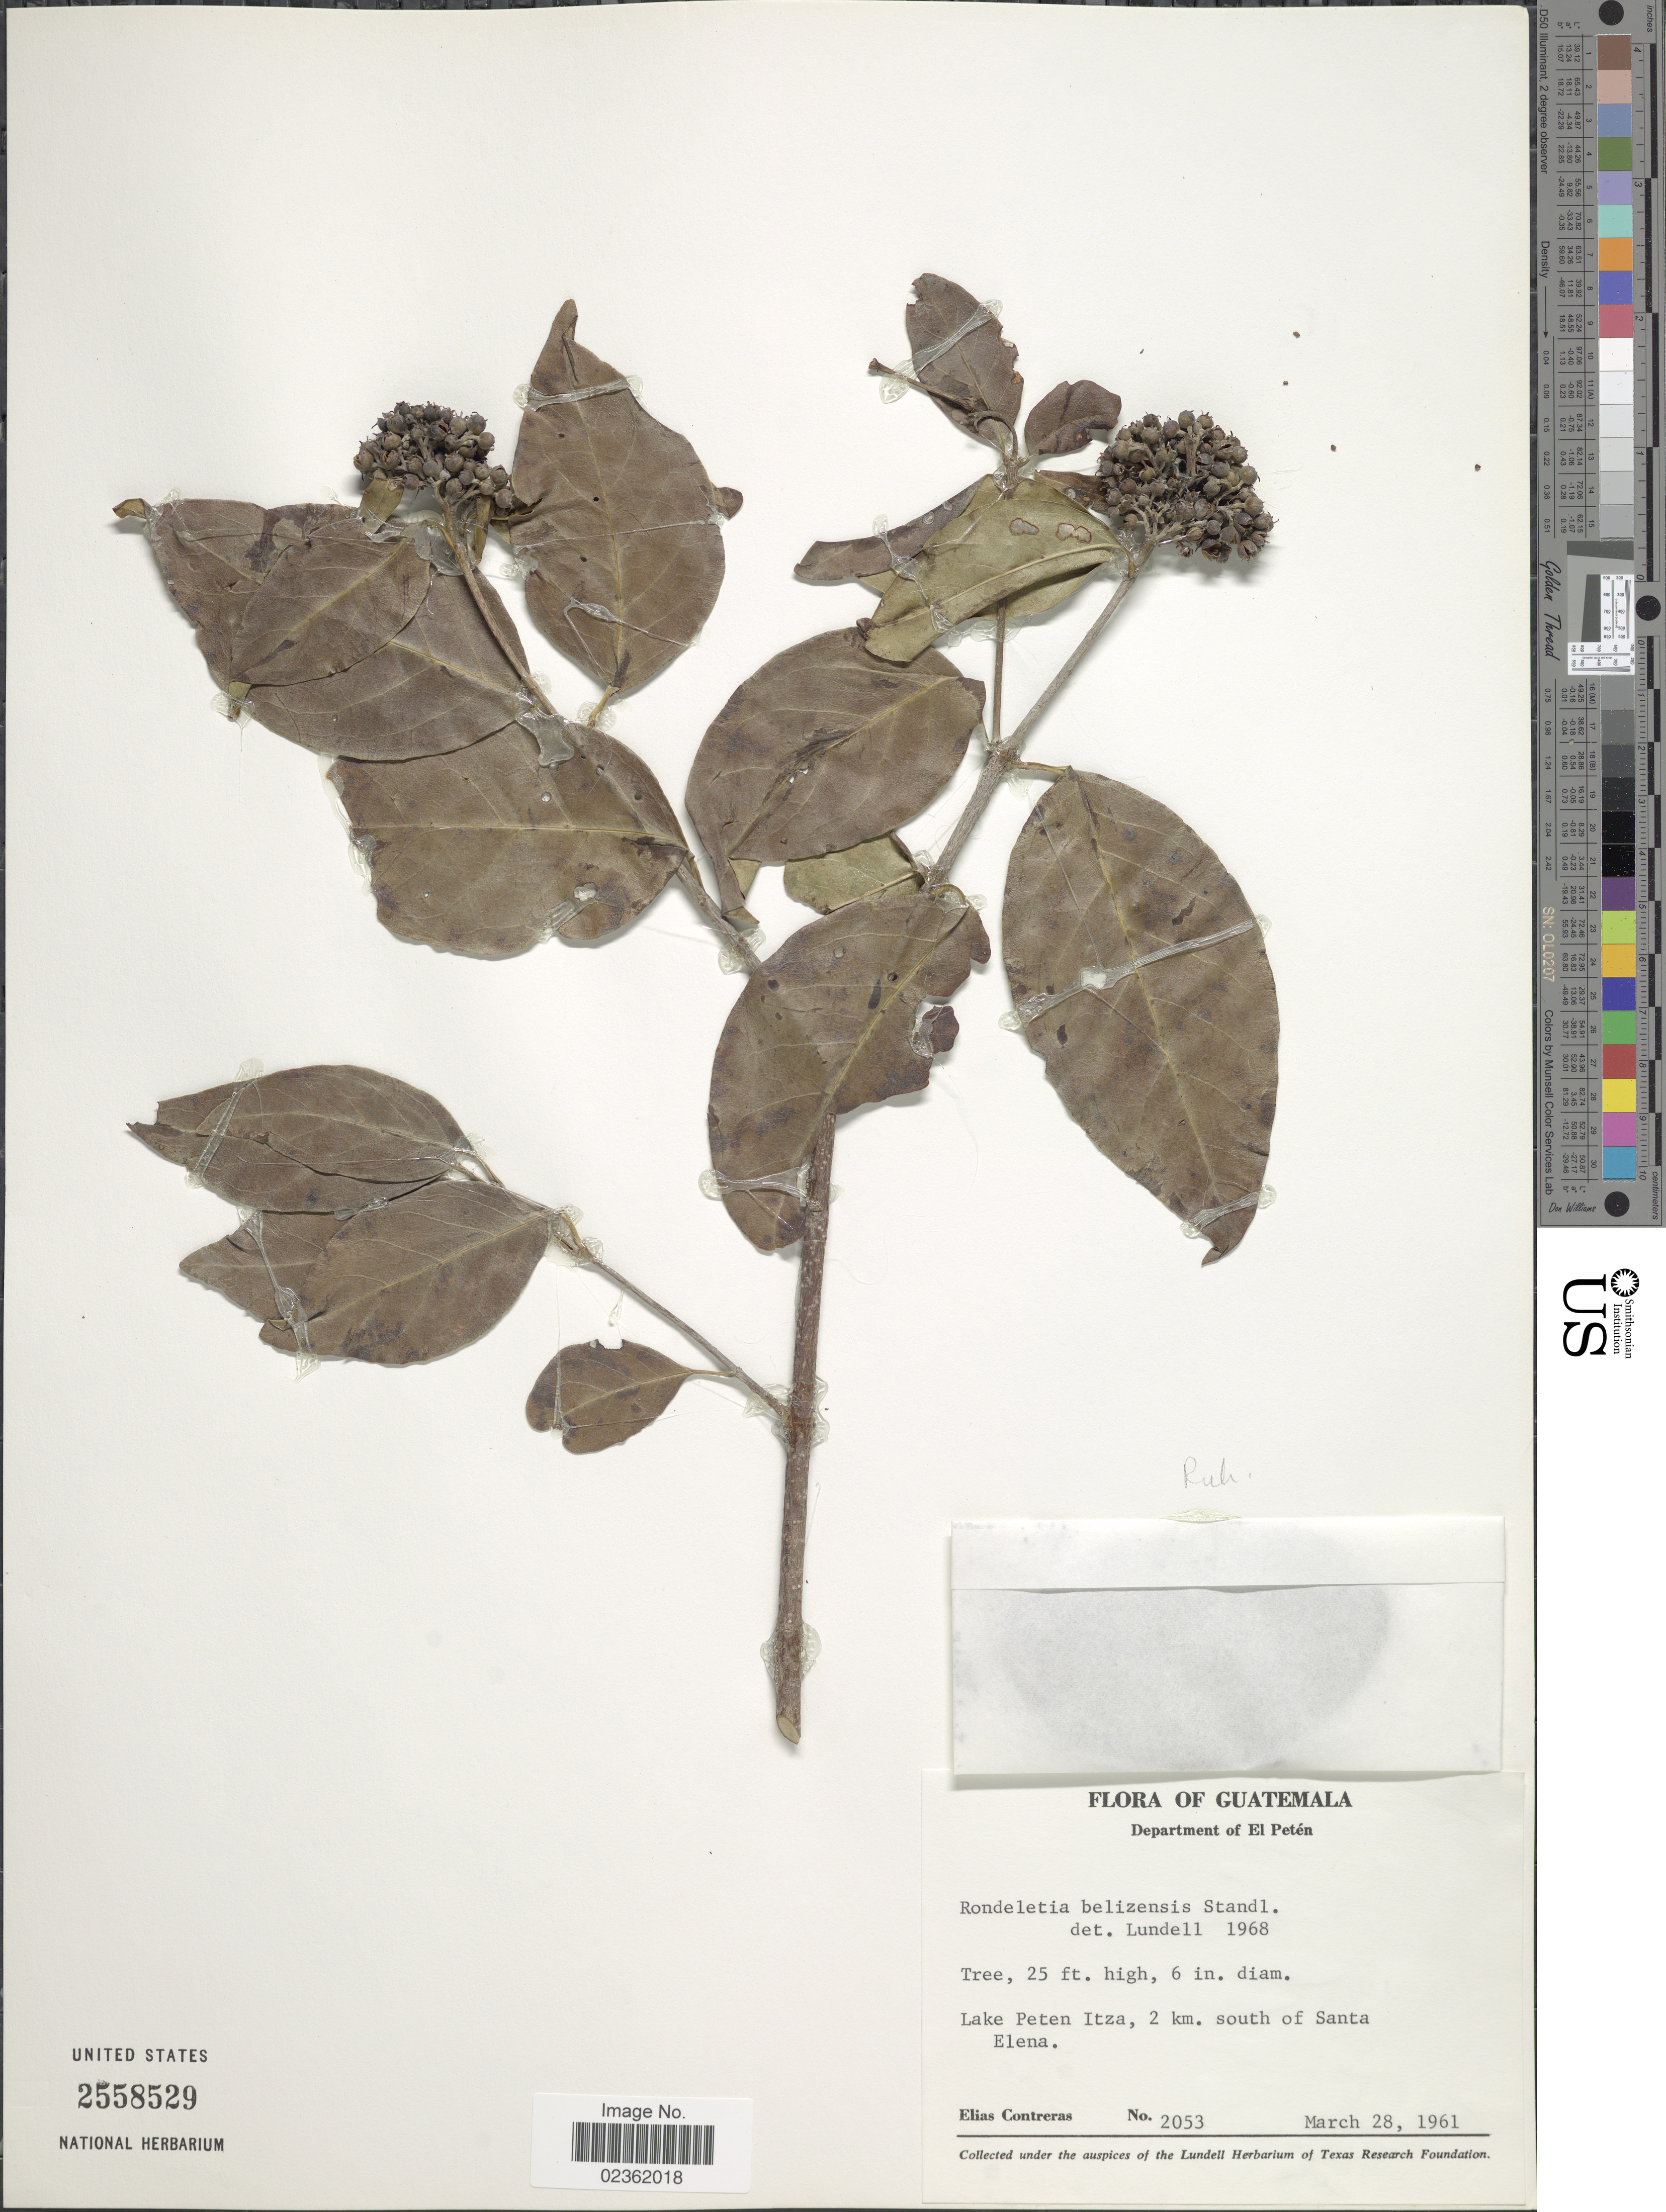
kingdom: Plantae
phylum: Tracheophyta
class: Magnoliopsida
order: Gentianales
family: Rubiaceae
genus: Rondeletia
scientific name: Rondeletia belizensis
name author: Standl.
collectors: E. Contreras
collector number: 2053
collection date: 1961-03-28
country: Guatemala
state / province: El Petén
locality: Lake Peten Itza, 2 km. south of Santa Elena.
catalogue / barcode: US 2558529